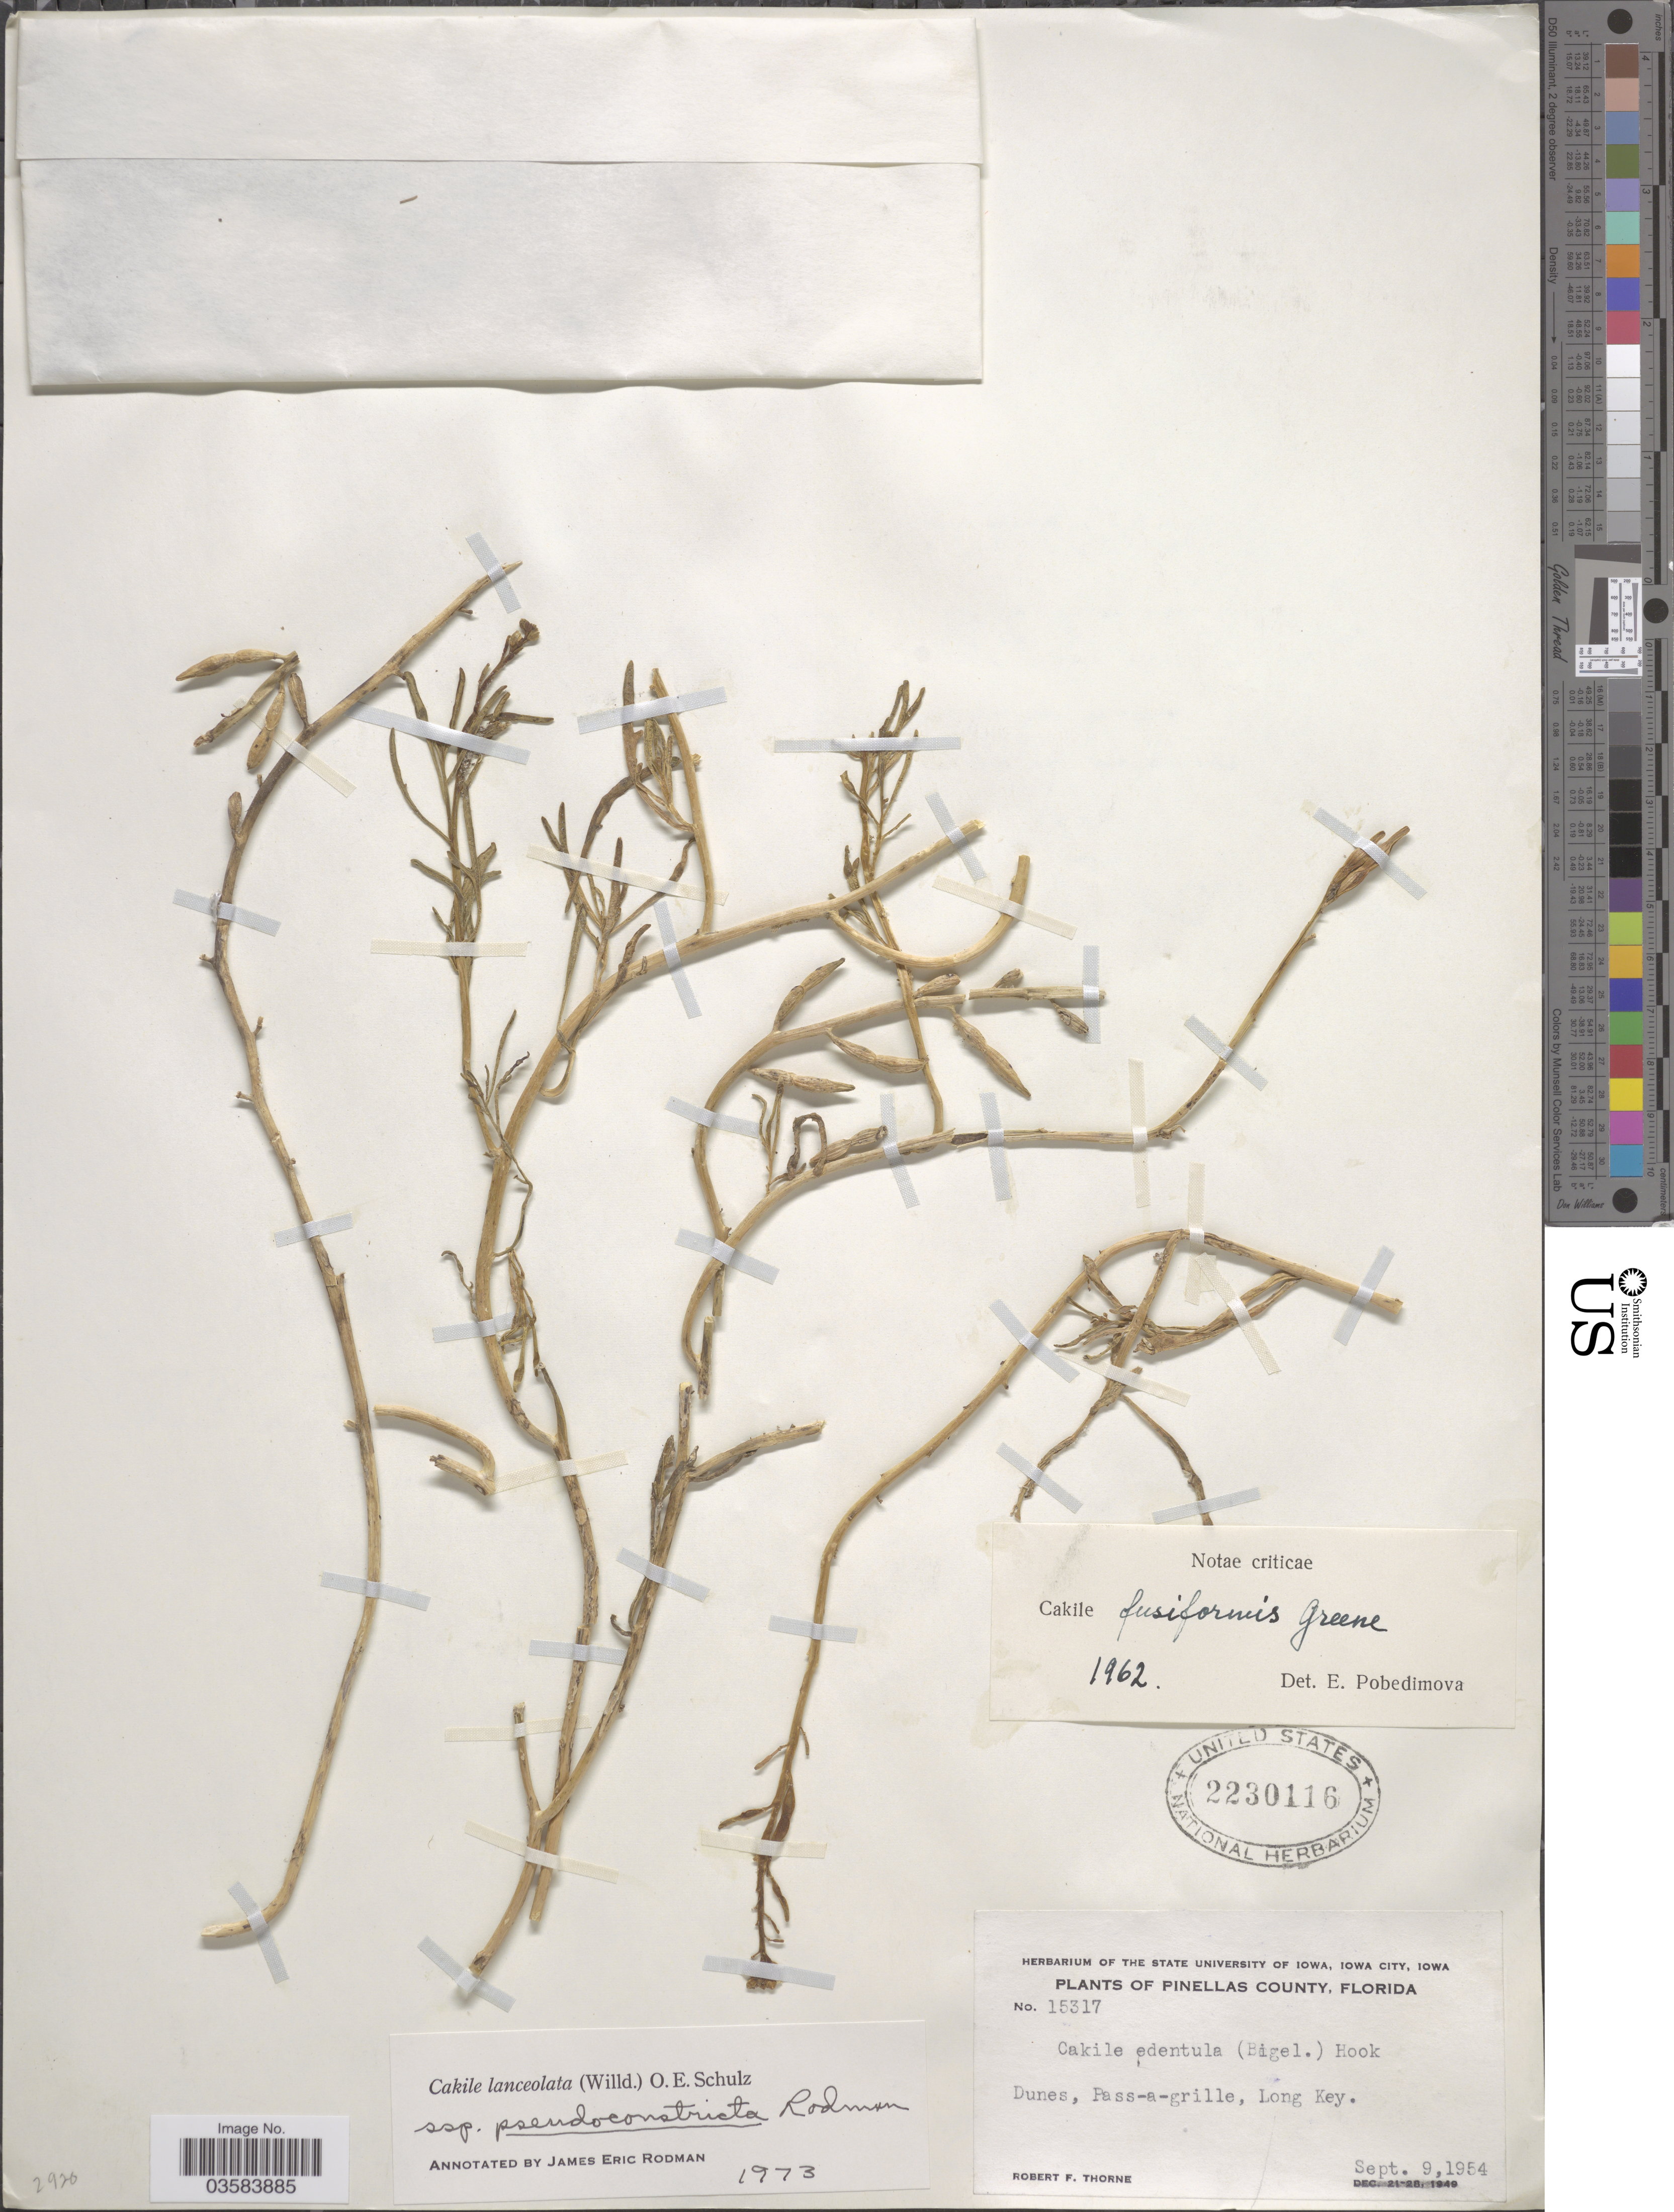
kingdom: Plantae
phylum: Tracheophyta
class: Magnoliopsida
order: Brassicales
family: Brassicaceae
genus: Cakile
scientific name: Cakile lanceolata subsp. pseudoconstricta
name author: Rodman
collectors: R. F. Thorne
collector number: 15317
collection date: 1954-09-09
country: United States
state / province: Florida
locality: Pinellas County. Dunes, Pass-a-grille, Long Key.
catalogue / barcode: US 2230116